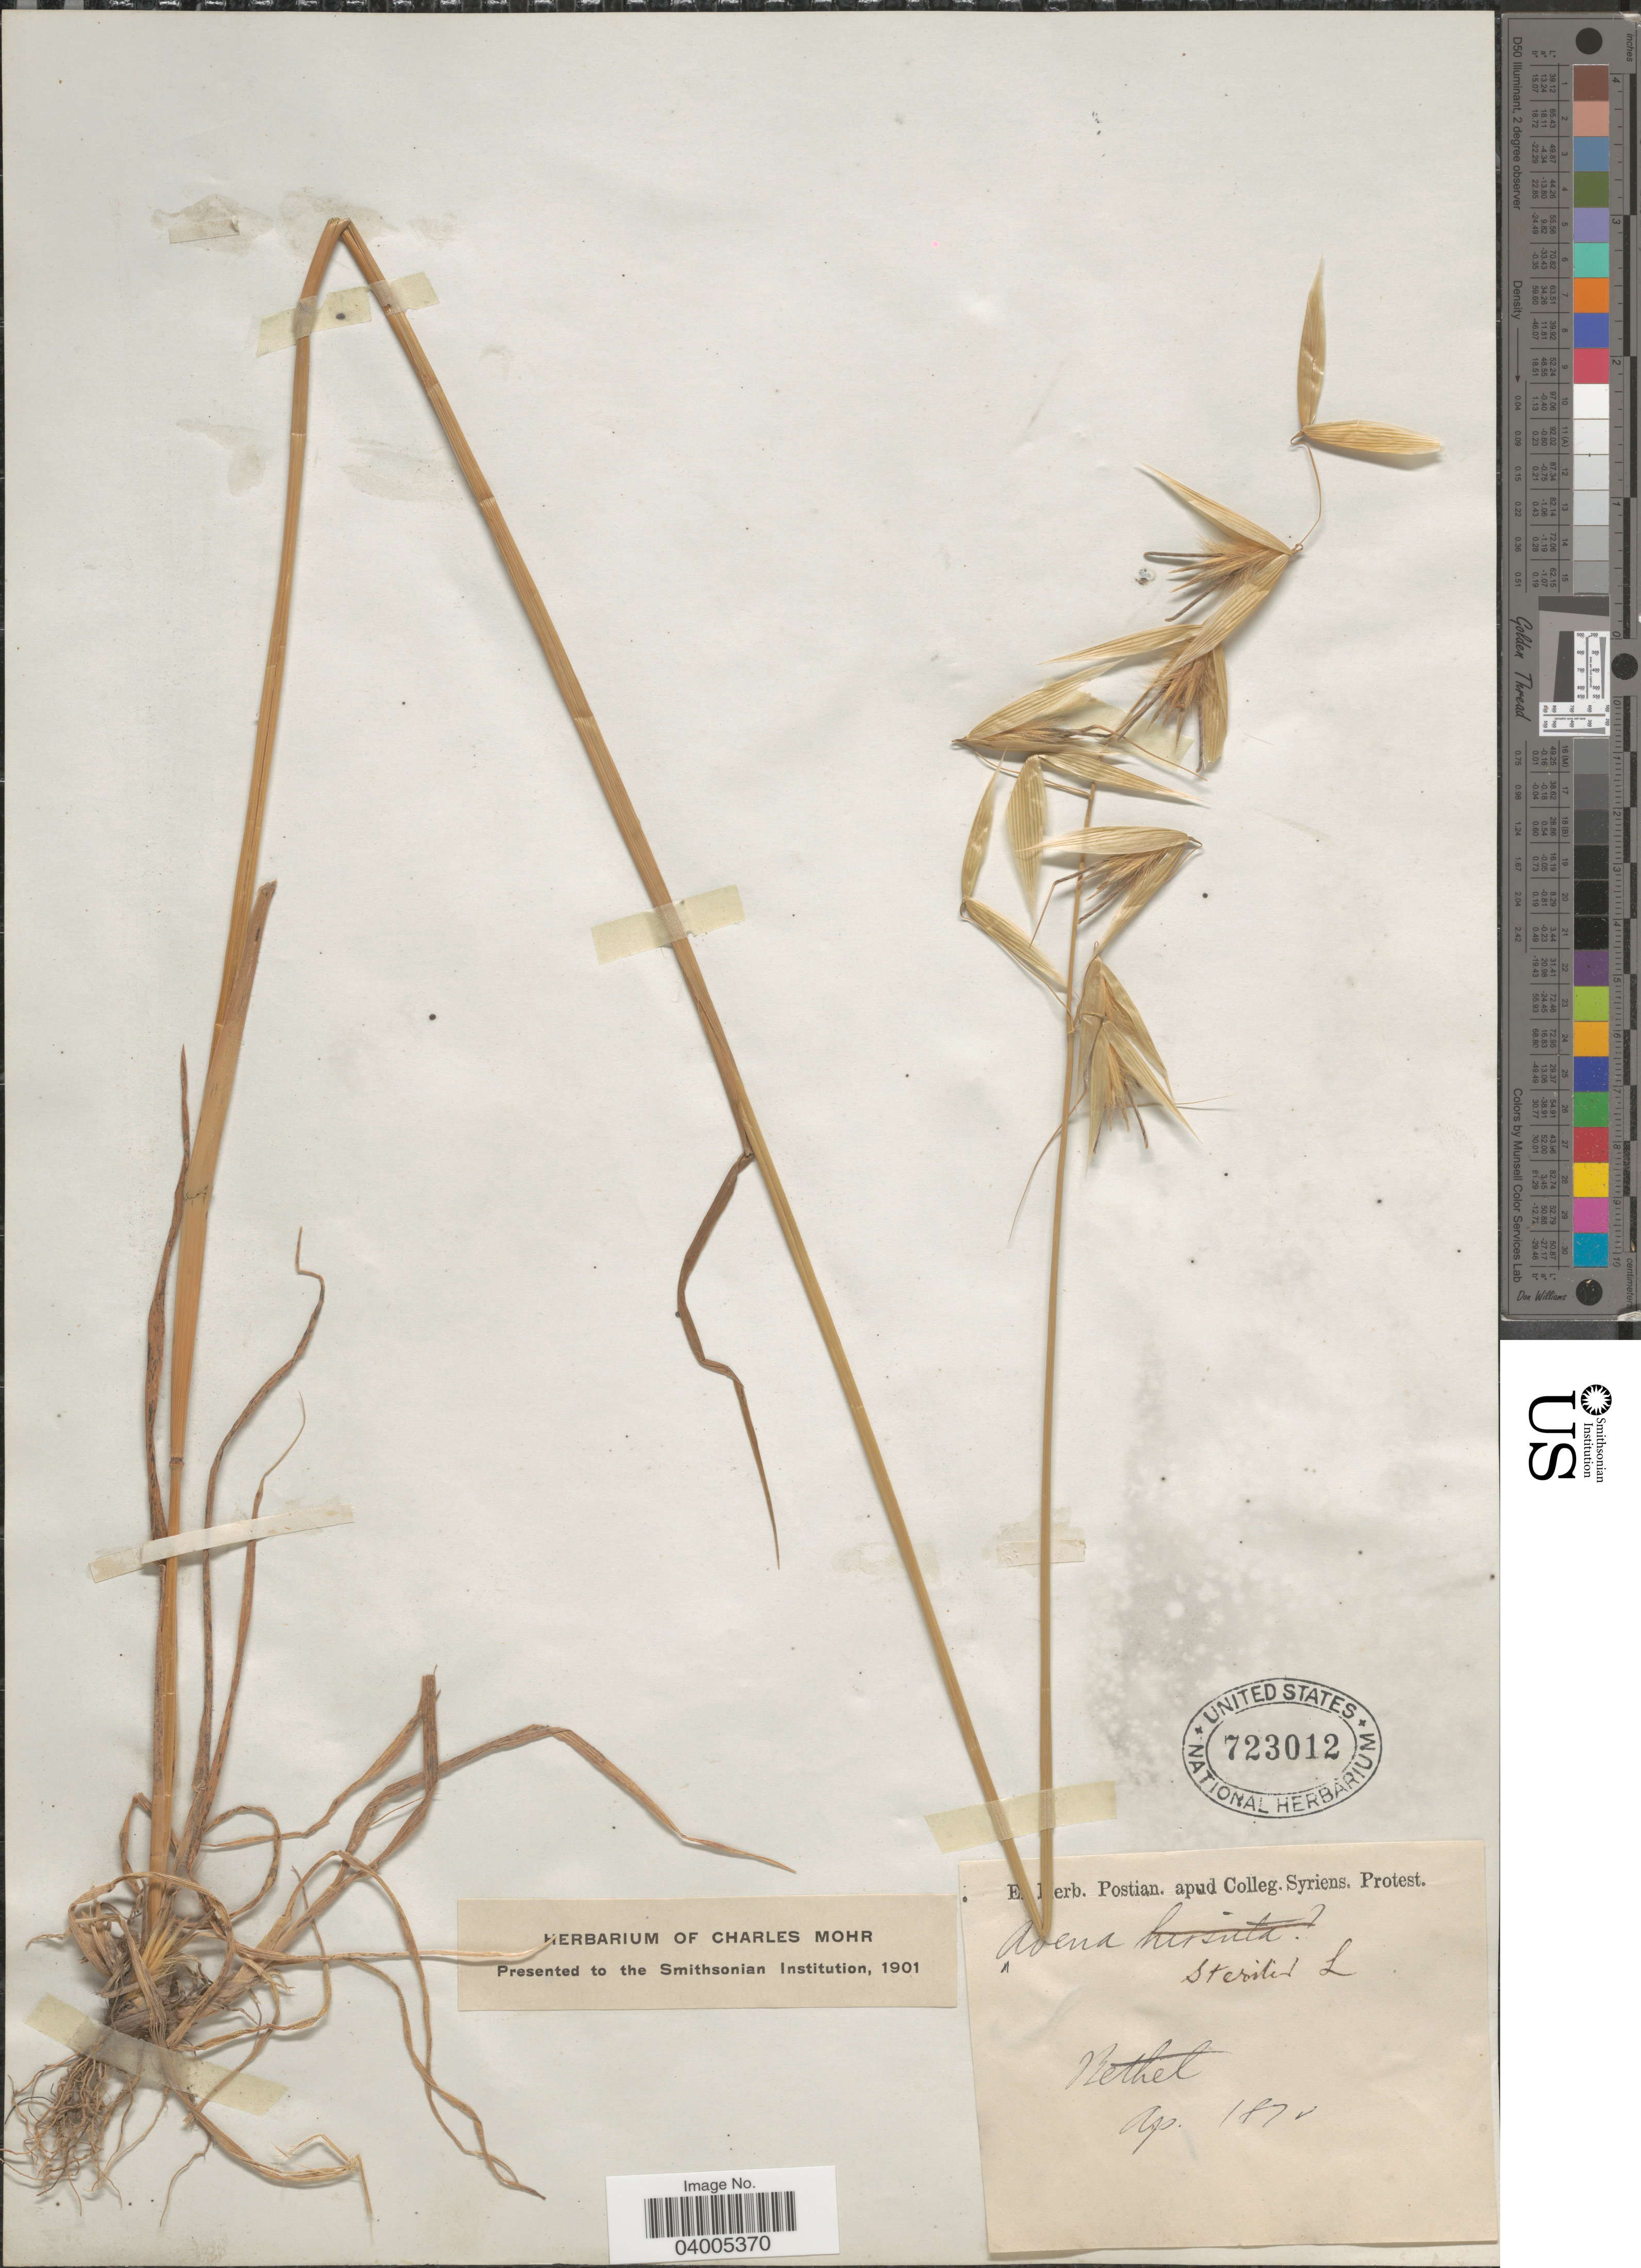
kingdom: Plantae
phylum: Tracheophyta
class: Liliopsida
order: Poales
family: Poaceae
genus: Avena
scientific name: Avena sterilis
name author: L.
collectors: ex herb. Postian. apud Colleg. Syriens. Protest. USE "Fannie P. A. Shepard" (10308853) AS PRIMARY COLLECTOR INSTEAD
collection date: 1870-04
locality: Bethel.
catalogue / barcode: US 723012